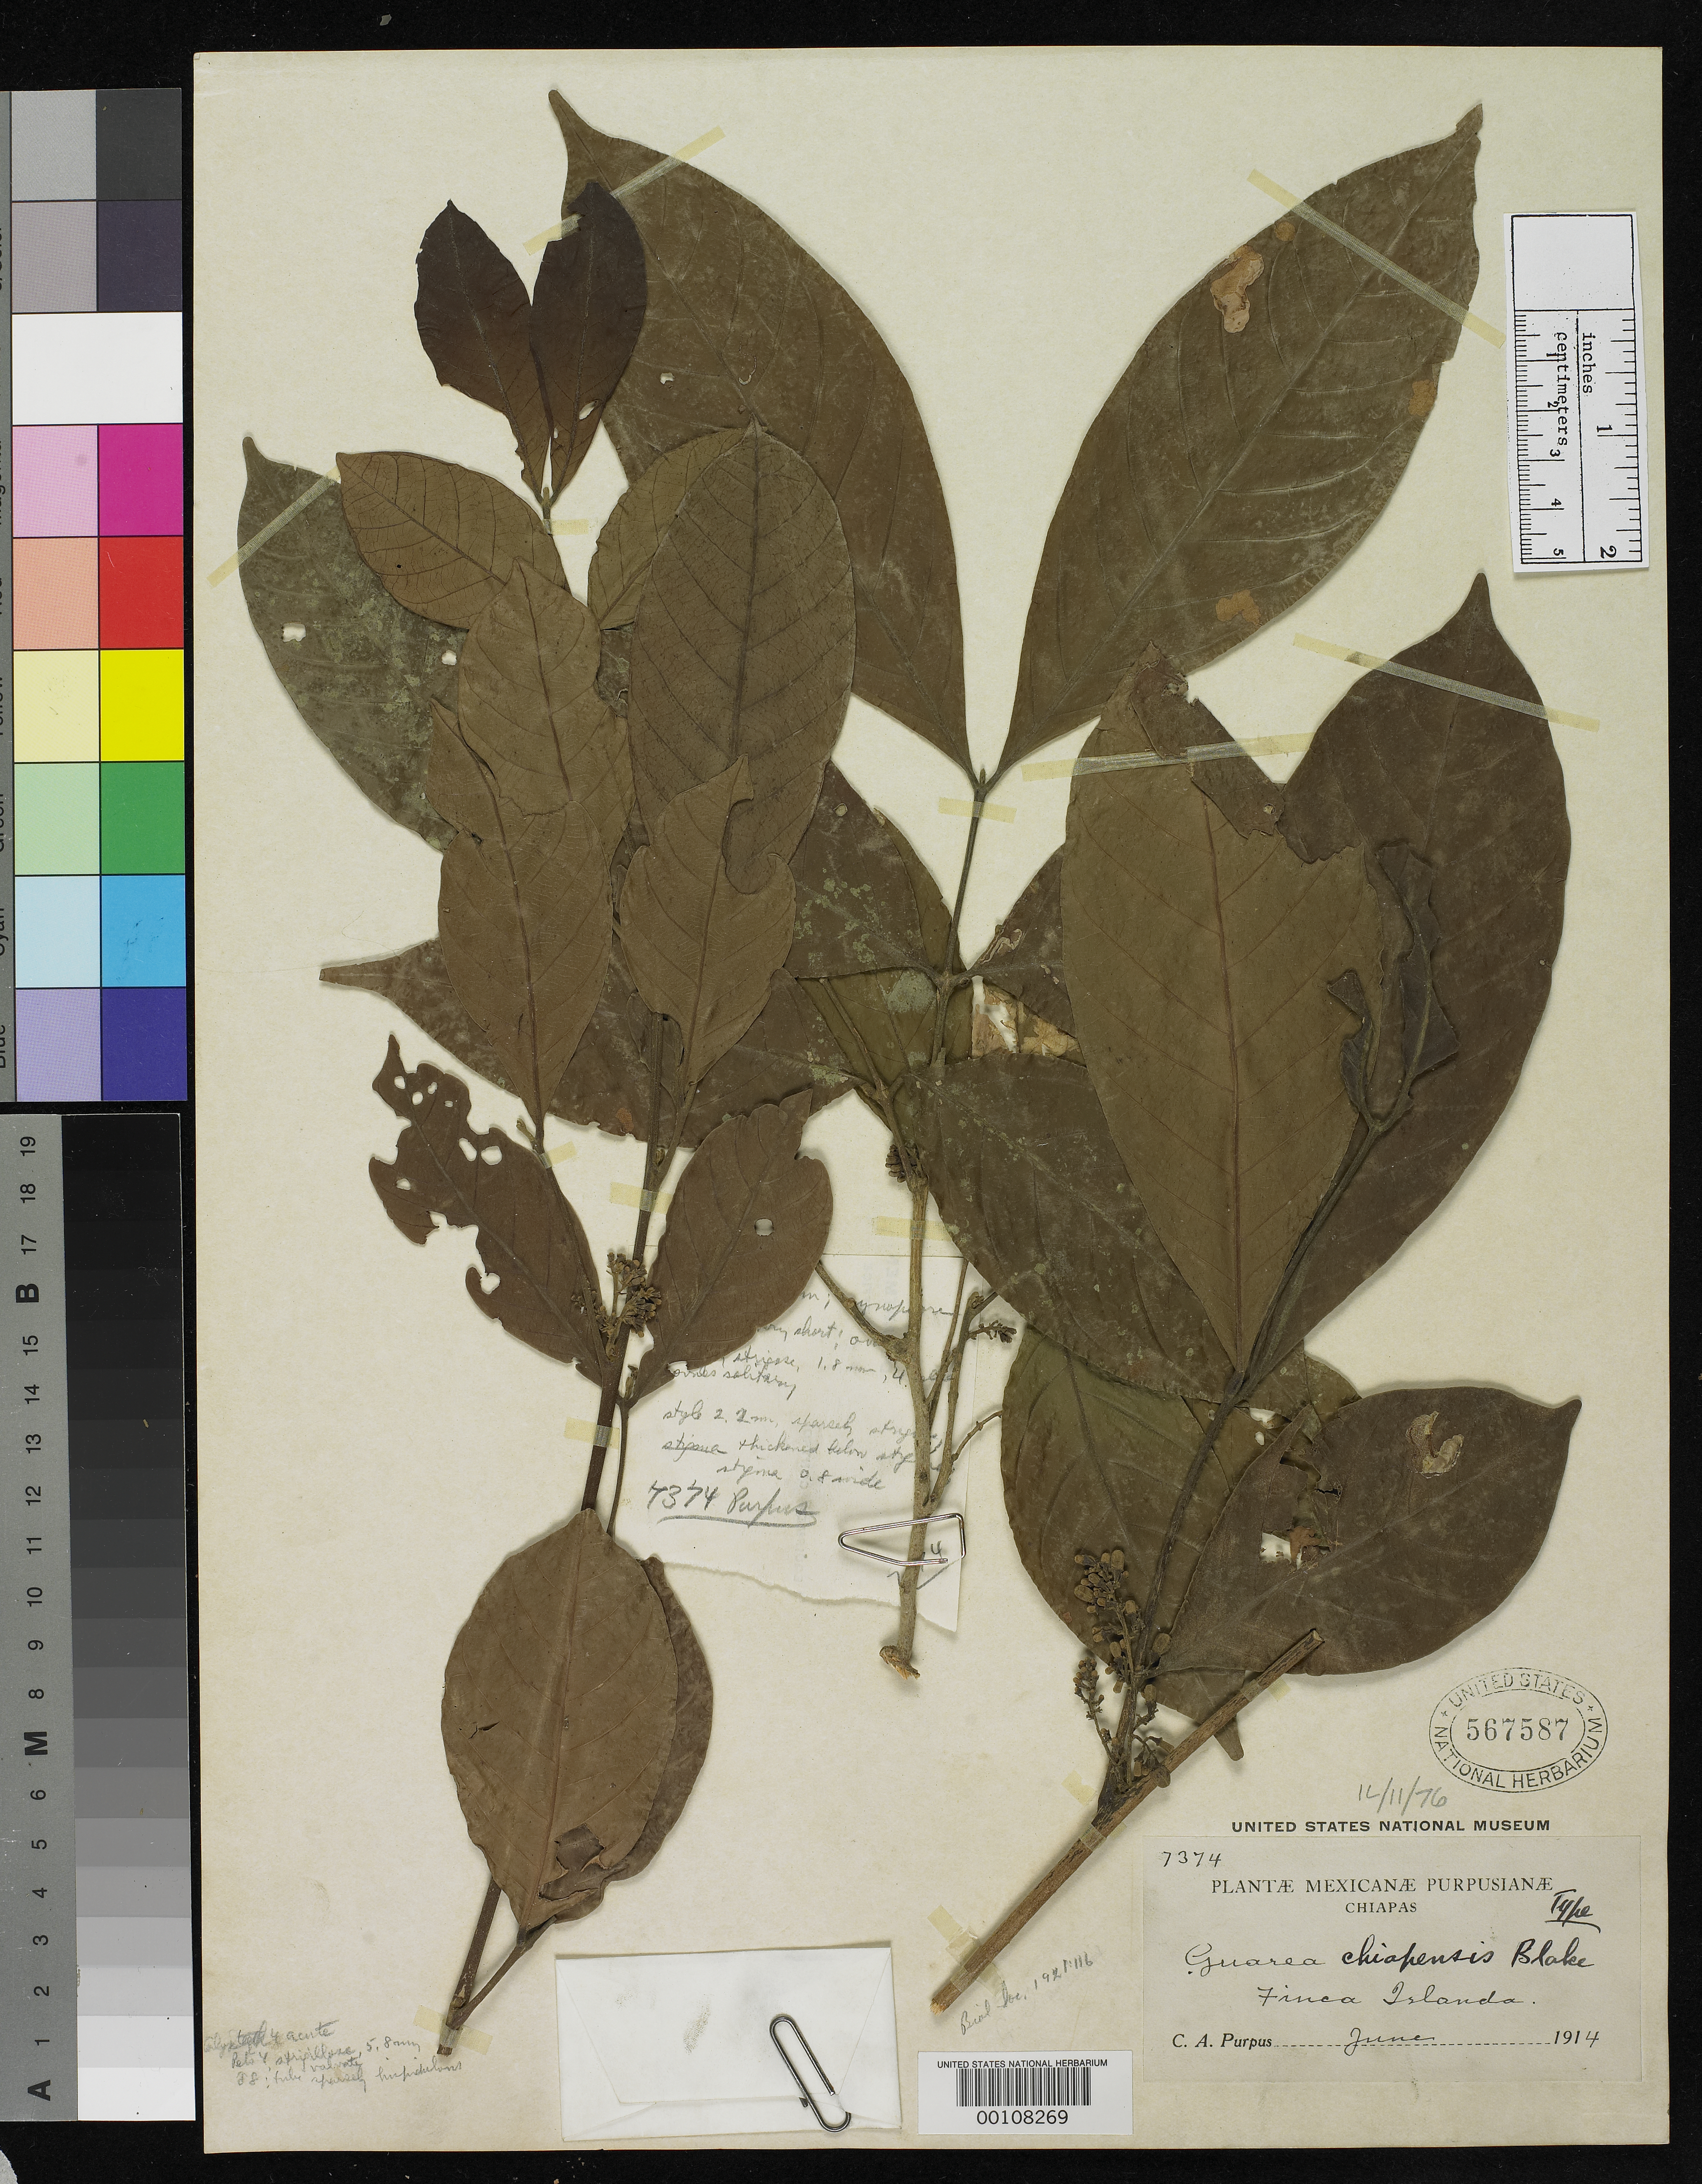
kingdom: Plantae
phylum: Tracheophyta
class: Magnoliopsida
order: Sapindales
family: Meliaceae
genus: Guarea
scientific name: Guarea chiapensis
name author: S.F. Blake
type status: Holotype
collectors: C. A. Purpus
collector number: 7374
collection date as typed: Jun 1914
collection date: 1914-06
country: Mexico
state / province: Chiapas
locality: Finca Irlanda.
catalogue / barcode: US 567587